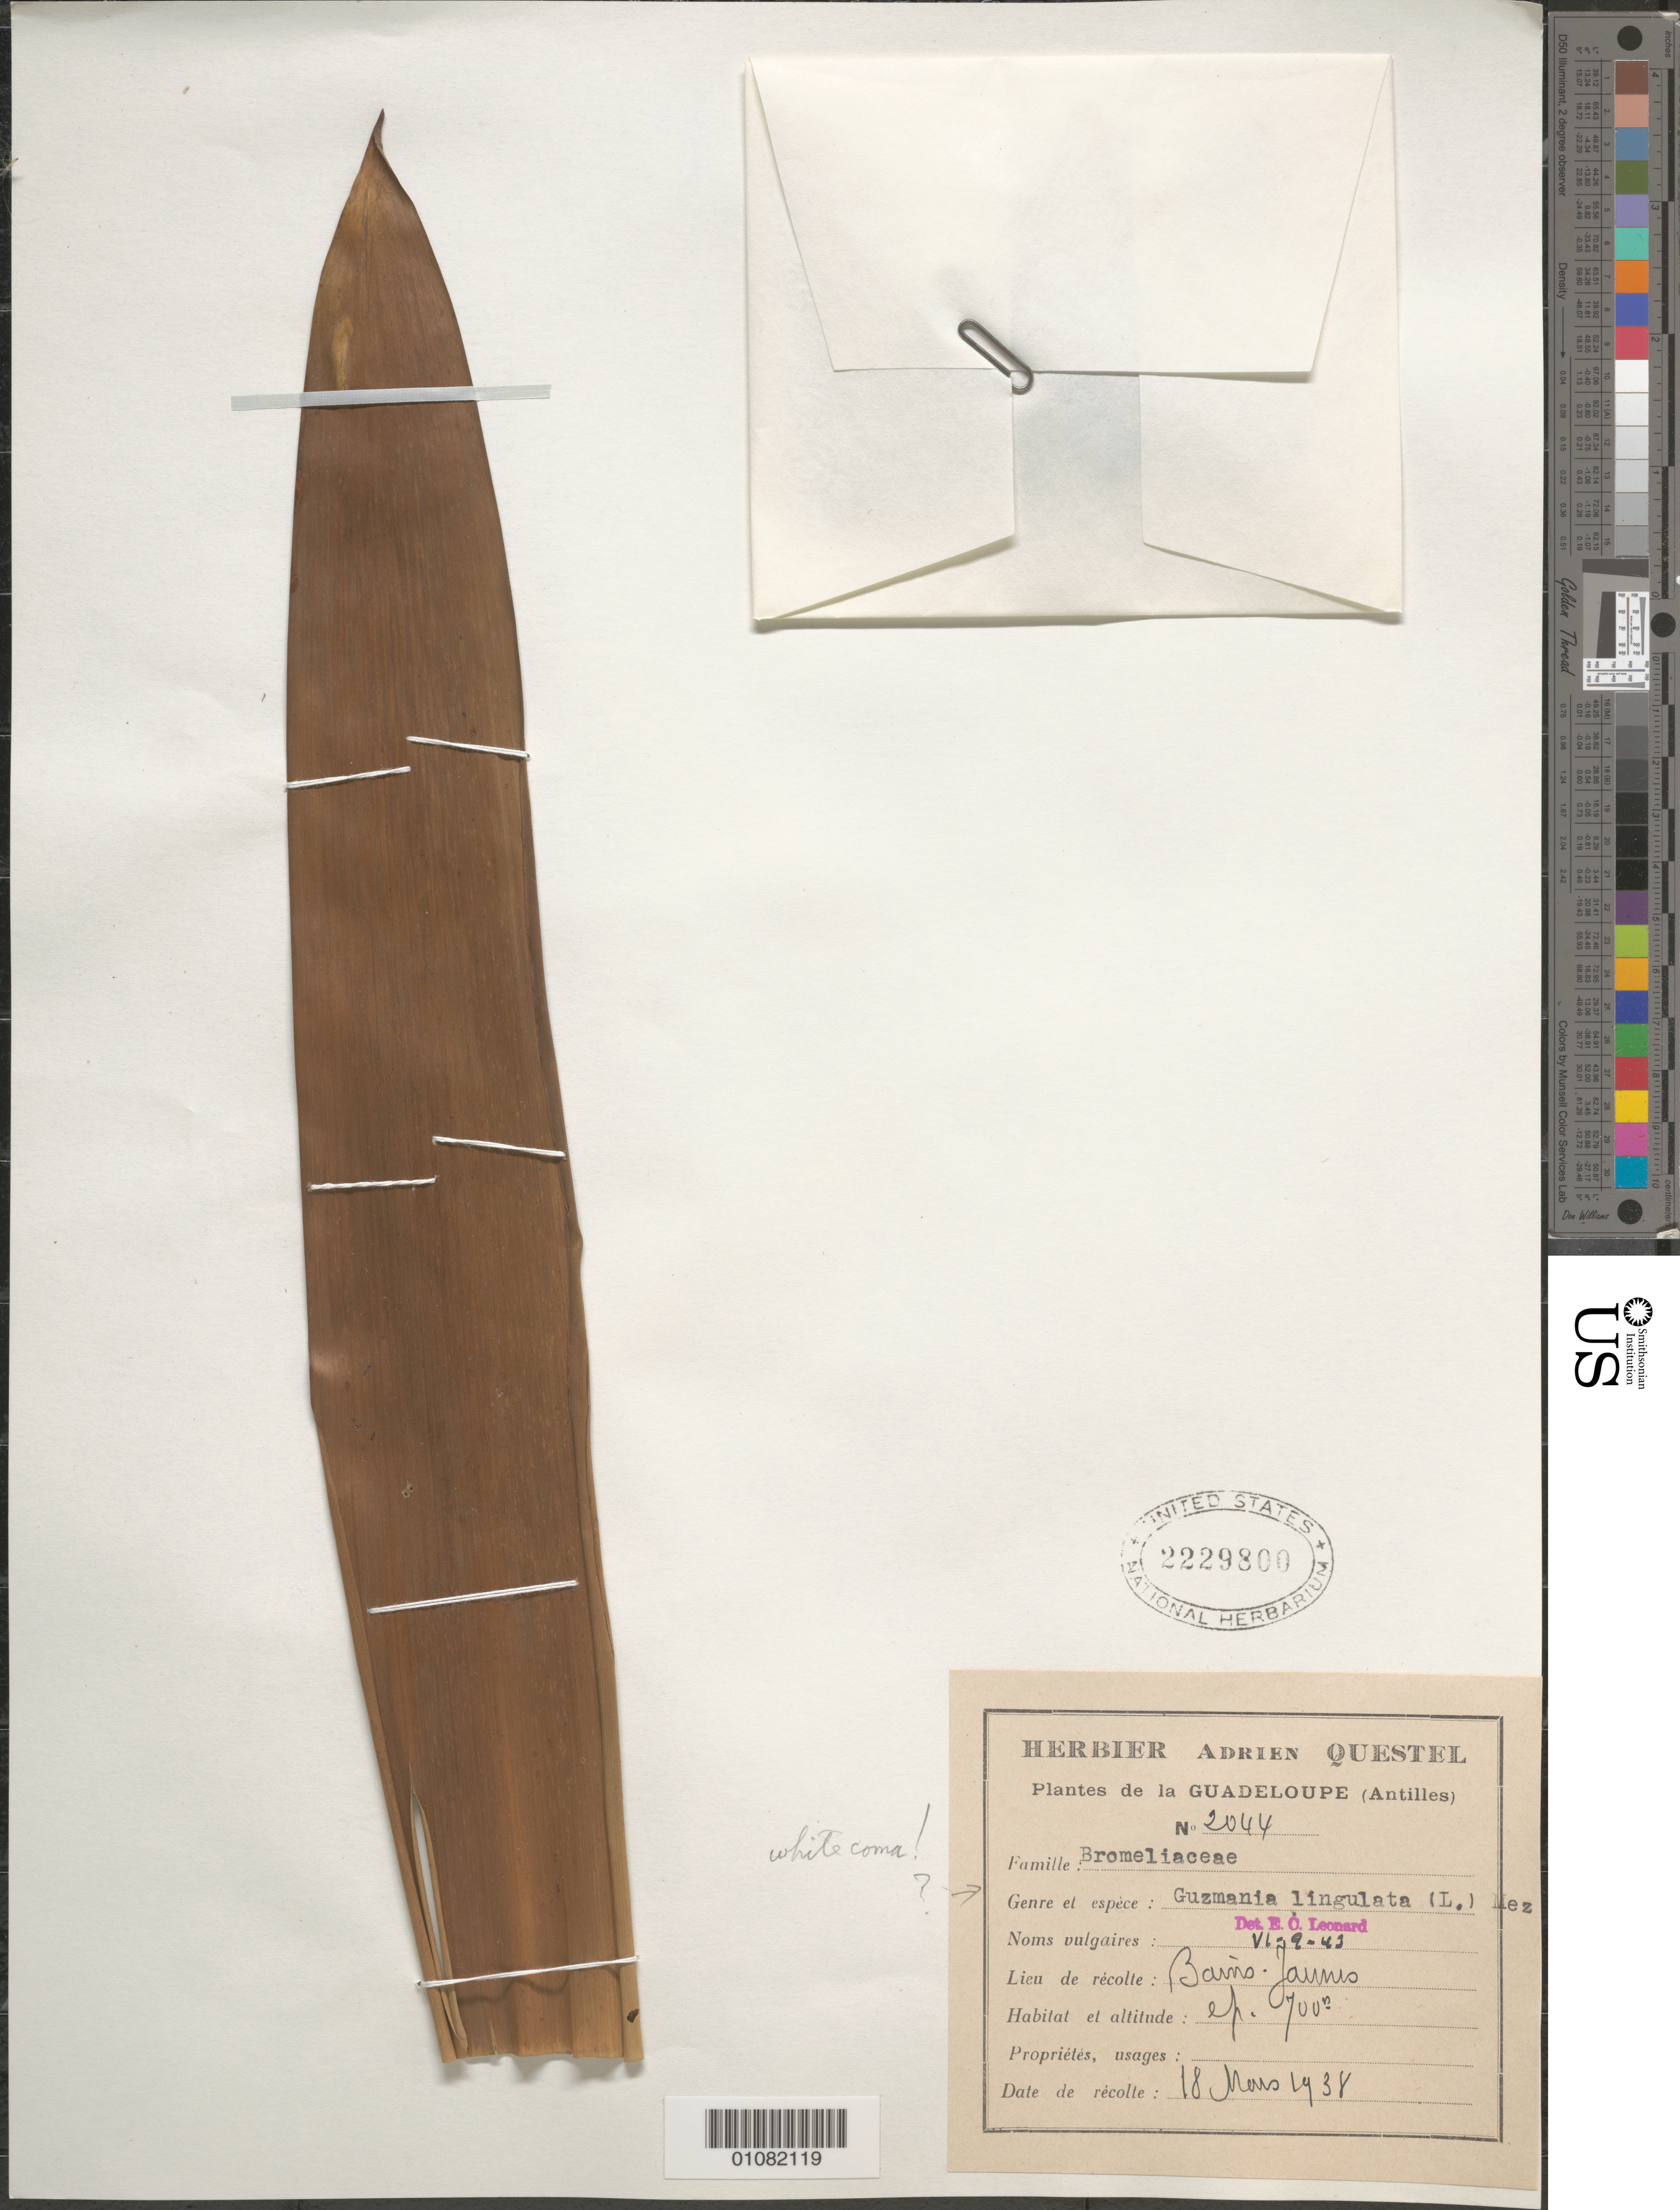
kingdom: Plantae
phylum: Tracheophyta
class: Liliopsida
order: Poales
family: Bromeliaceae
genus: Guzmania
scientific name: Guzmania lingulata var. lingulata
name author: (L.) Mez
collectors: A. Questel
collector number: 2044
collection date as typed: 18 Mar 1938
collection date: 1938-03-18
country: Guadeloupe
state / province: St. Claude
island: Basse Terre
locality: Bains Jaunes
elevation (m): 700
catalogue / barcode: US 2229800